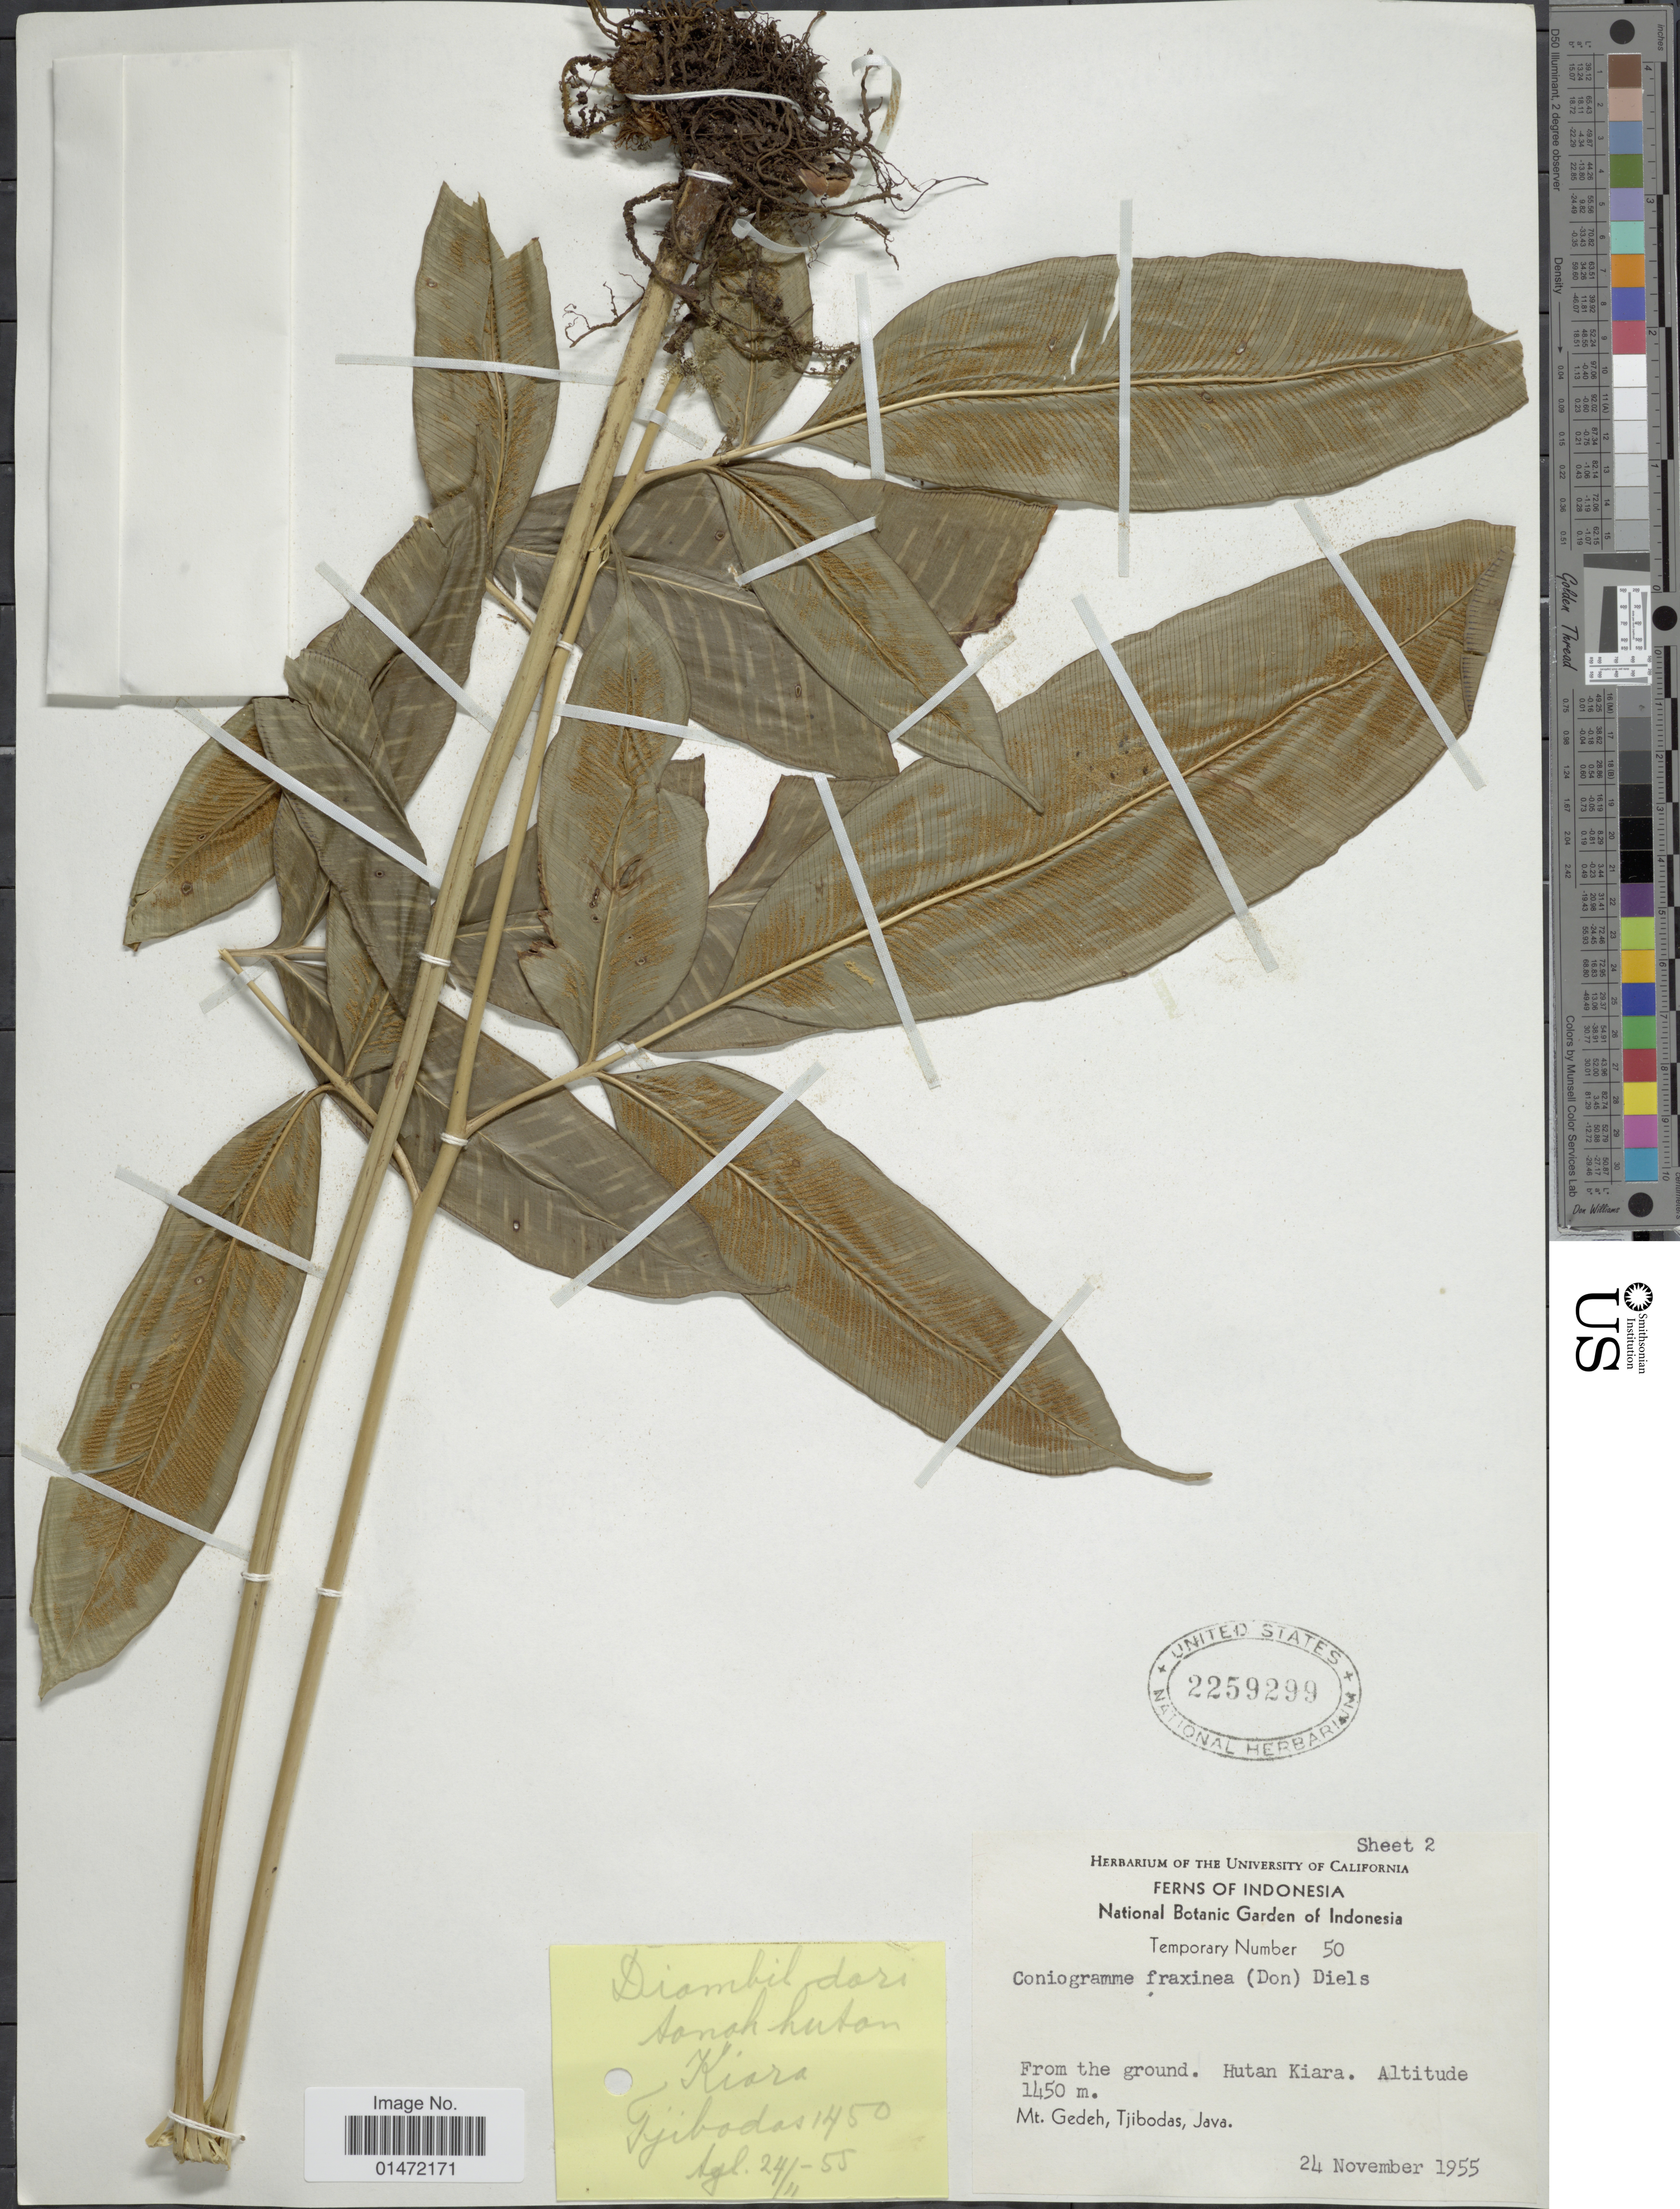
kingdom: Plantae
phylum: Tracheophyta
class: Polypodiopsida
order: Polypodiales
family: Pteridaceae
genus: Coniogramme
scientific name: Coniogramme fraxinea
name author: (D. Don) Diels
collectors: ex herb. Univ. of California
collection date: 1955-11-24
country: Indonesia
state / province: Java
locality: From the ground. Hutan Kiara. Mt. Gedegm Tjibodas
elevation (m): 1450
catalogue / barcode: US 2259299